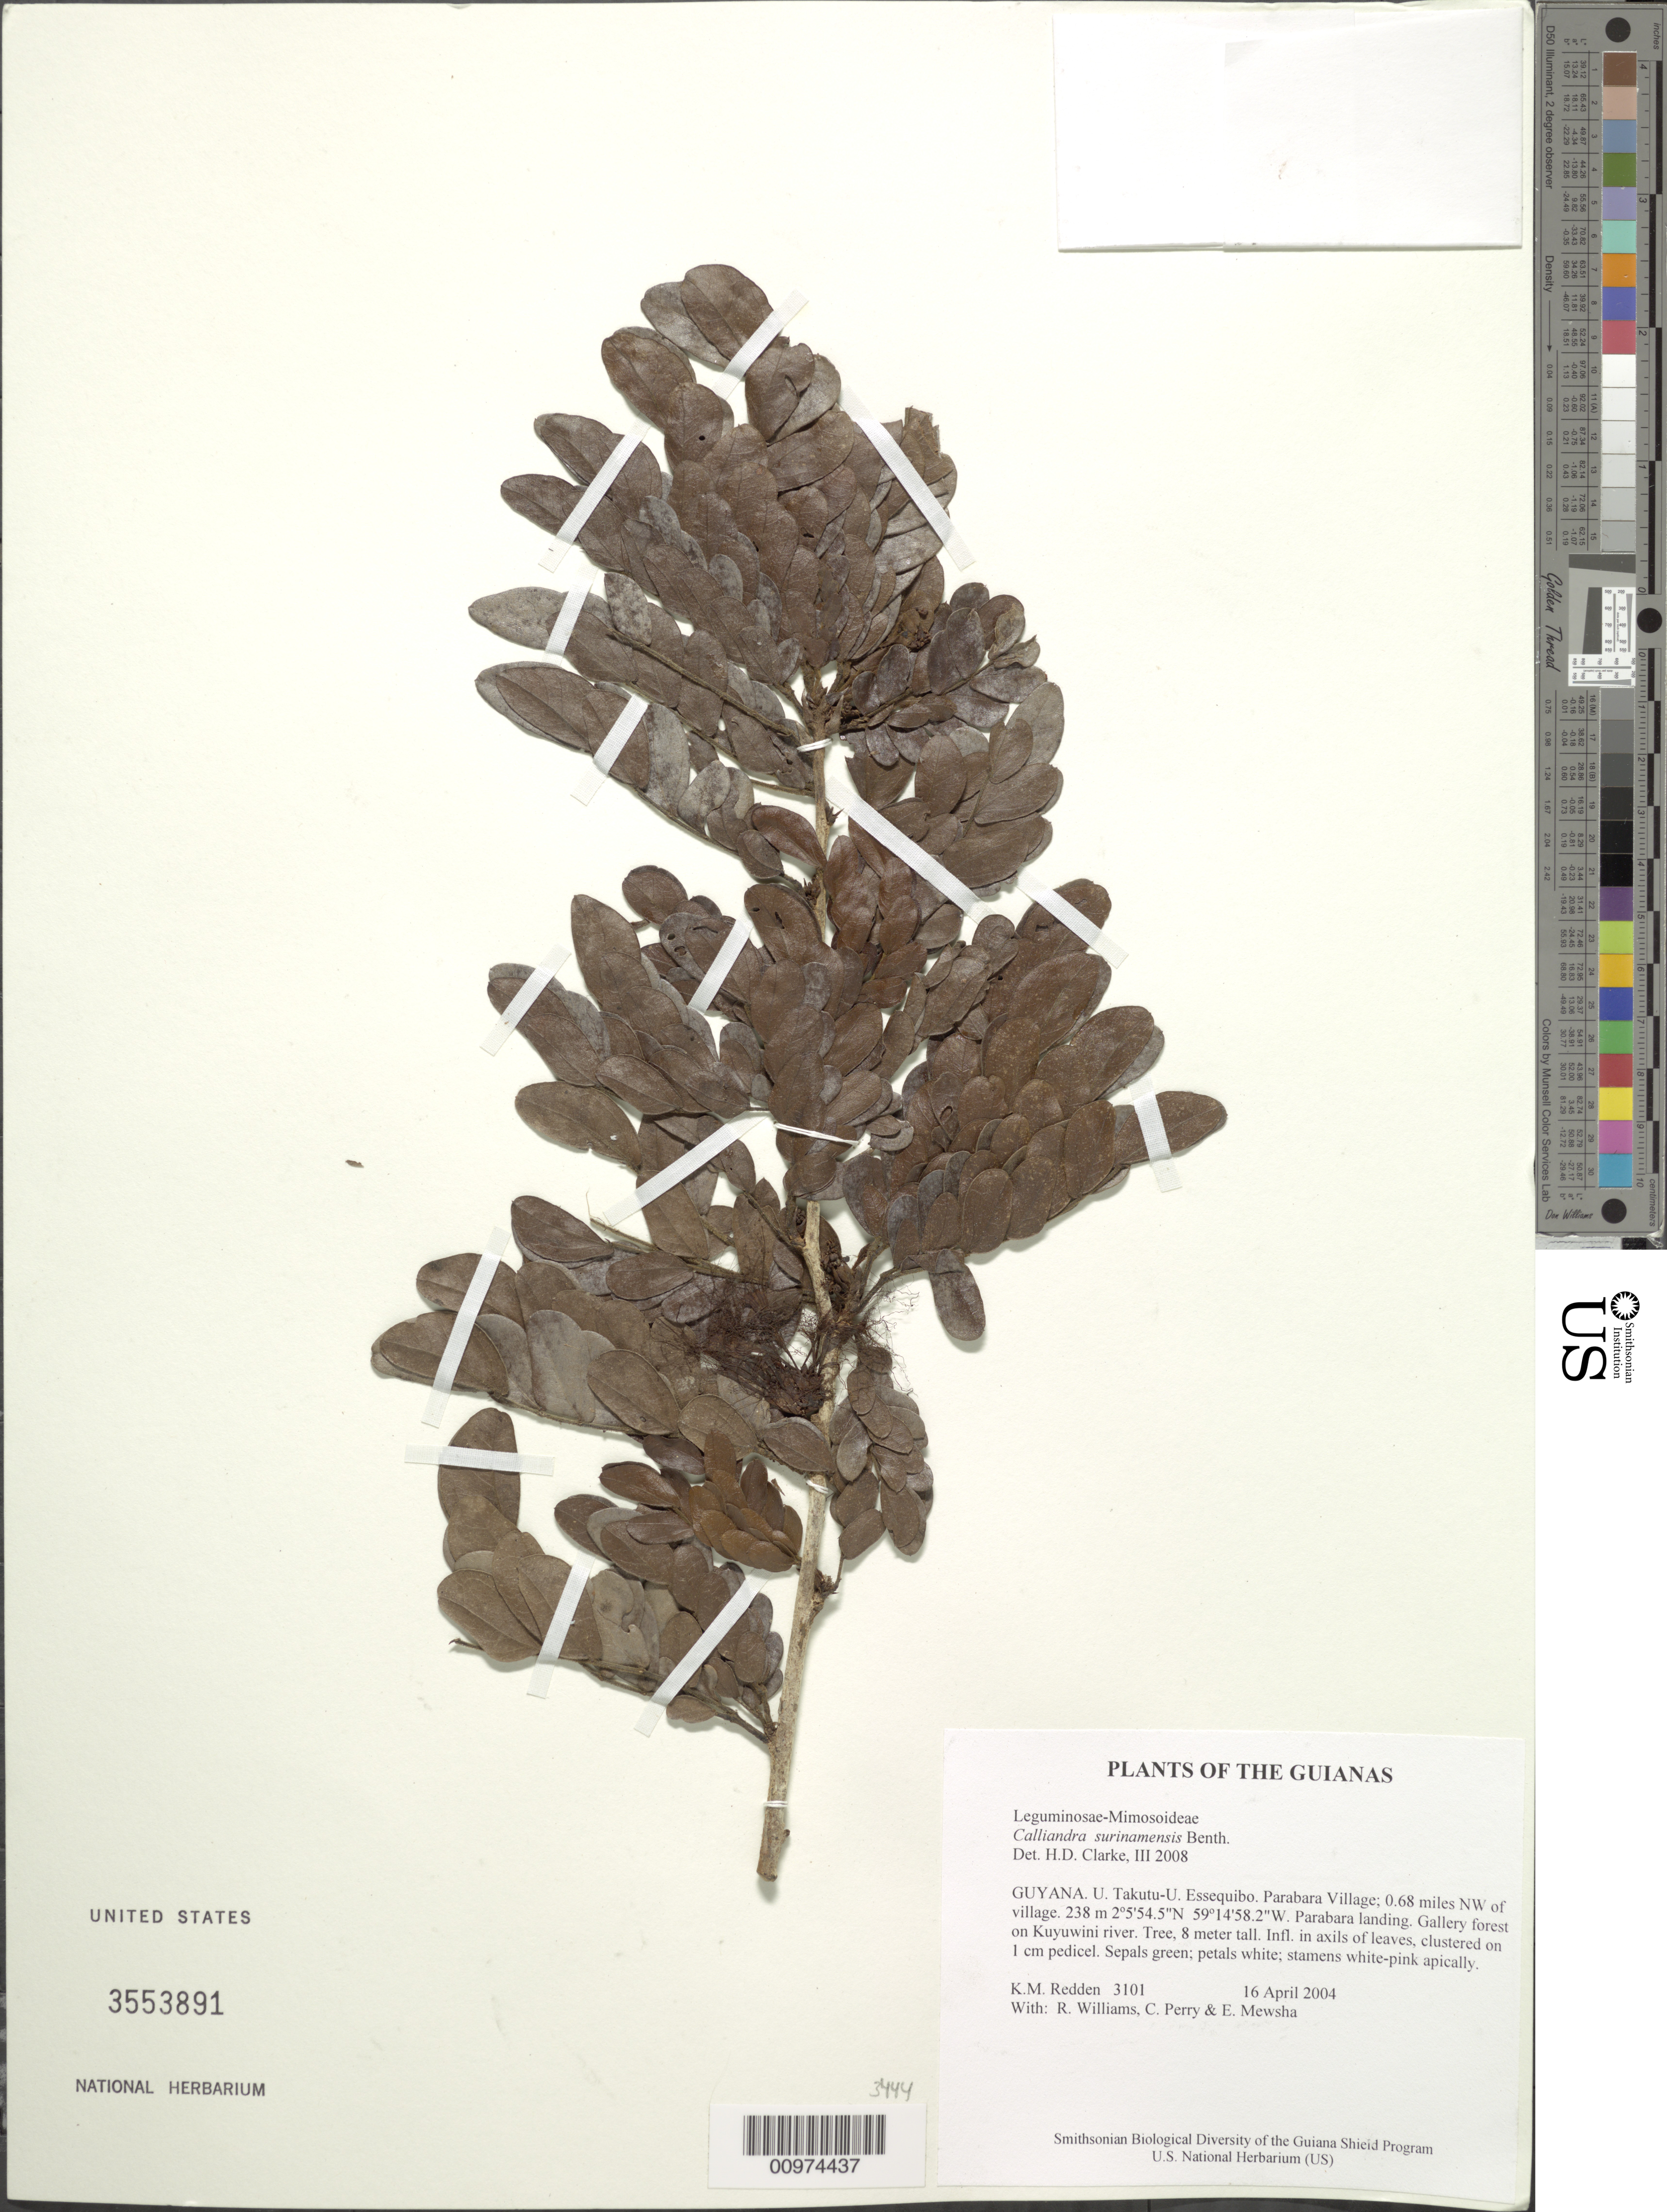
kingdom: Plantae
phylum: Tracheophyta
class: Magnoliopsida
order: Fabales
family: Fabaceae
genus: Calliandra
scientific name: Calliandra surinamensis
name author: Benth.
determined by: Clarke, H. D., University of North Carolina (Asheville)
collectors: K. M. Redden, R. Williams, C. Perry & E. Mewsha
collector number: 3101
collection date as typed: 16 April 2004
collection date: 2004-04-16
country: Guyana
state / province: U. Takutu-U. Essequibo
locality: Parabara Village; 0.68 miles NW of village. Parabara landing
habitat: Gallery forest on Kuyuwini river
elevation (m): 238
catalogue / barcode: US 3553891